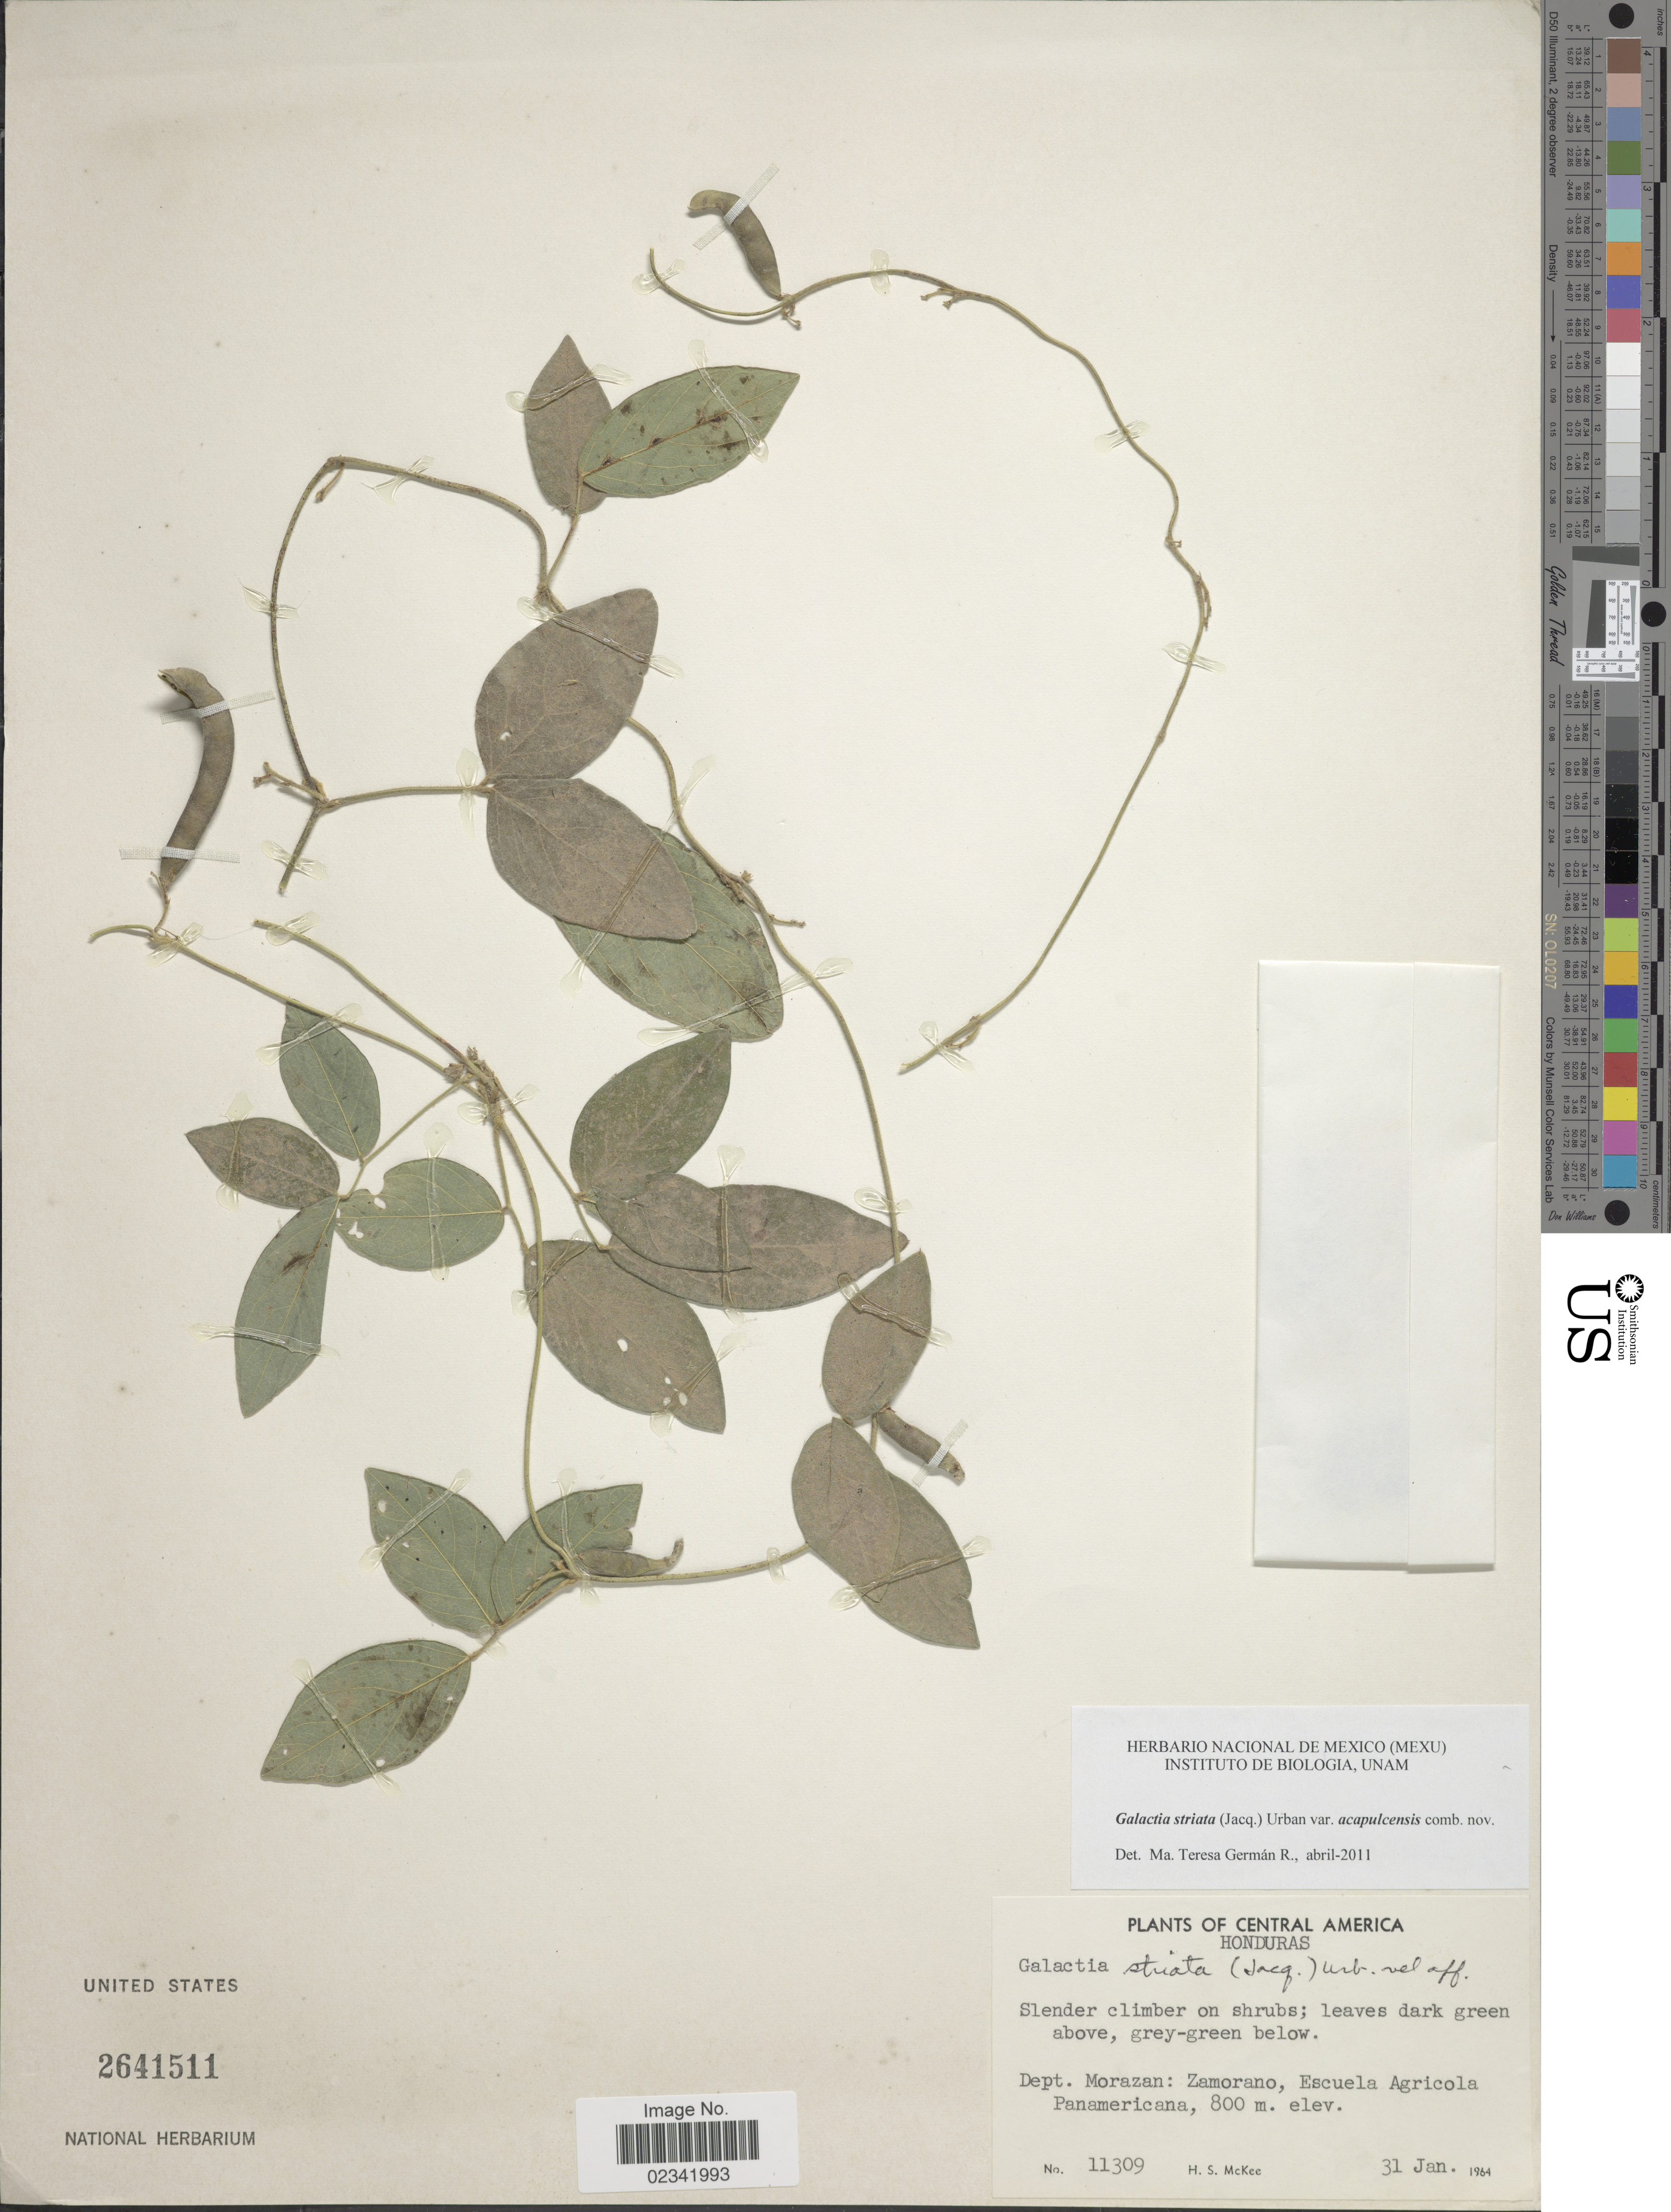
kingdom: Plantae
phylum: Tracheophyta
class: Magnoliopsida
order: Fabales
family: Fabaceae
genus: Galactia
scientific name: Galactia acapulcensis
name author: Rose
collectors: H. S. McKee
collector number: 11309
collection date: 1964-01-31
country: Honduras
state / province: Fco. Morazán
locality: Dept. Morazan: Zamorano, Escuela Agricola Panamericana, Central America, Honduras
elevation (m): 800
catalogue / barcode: US 2641511